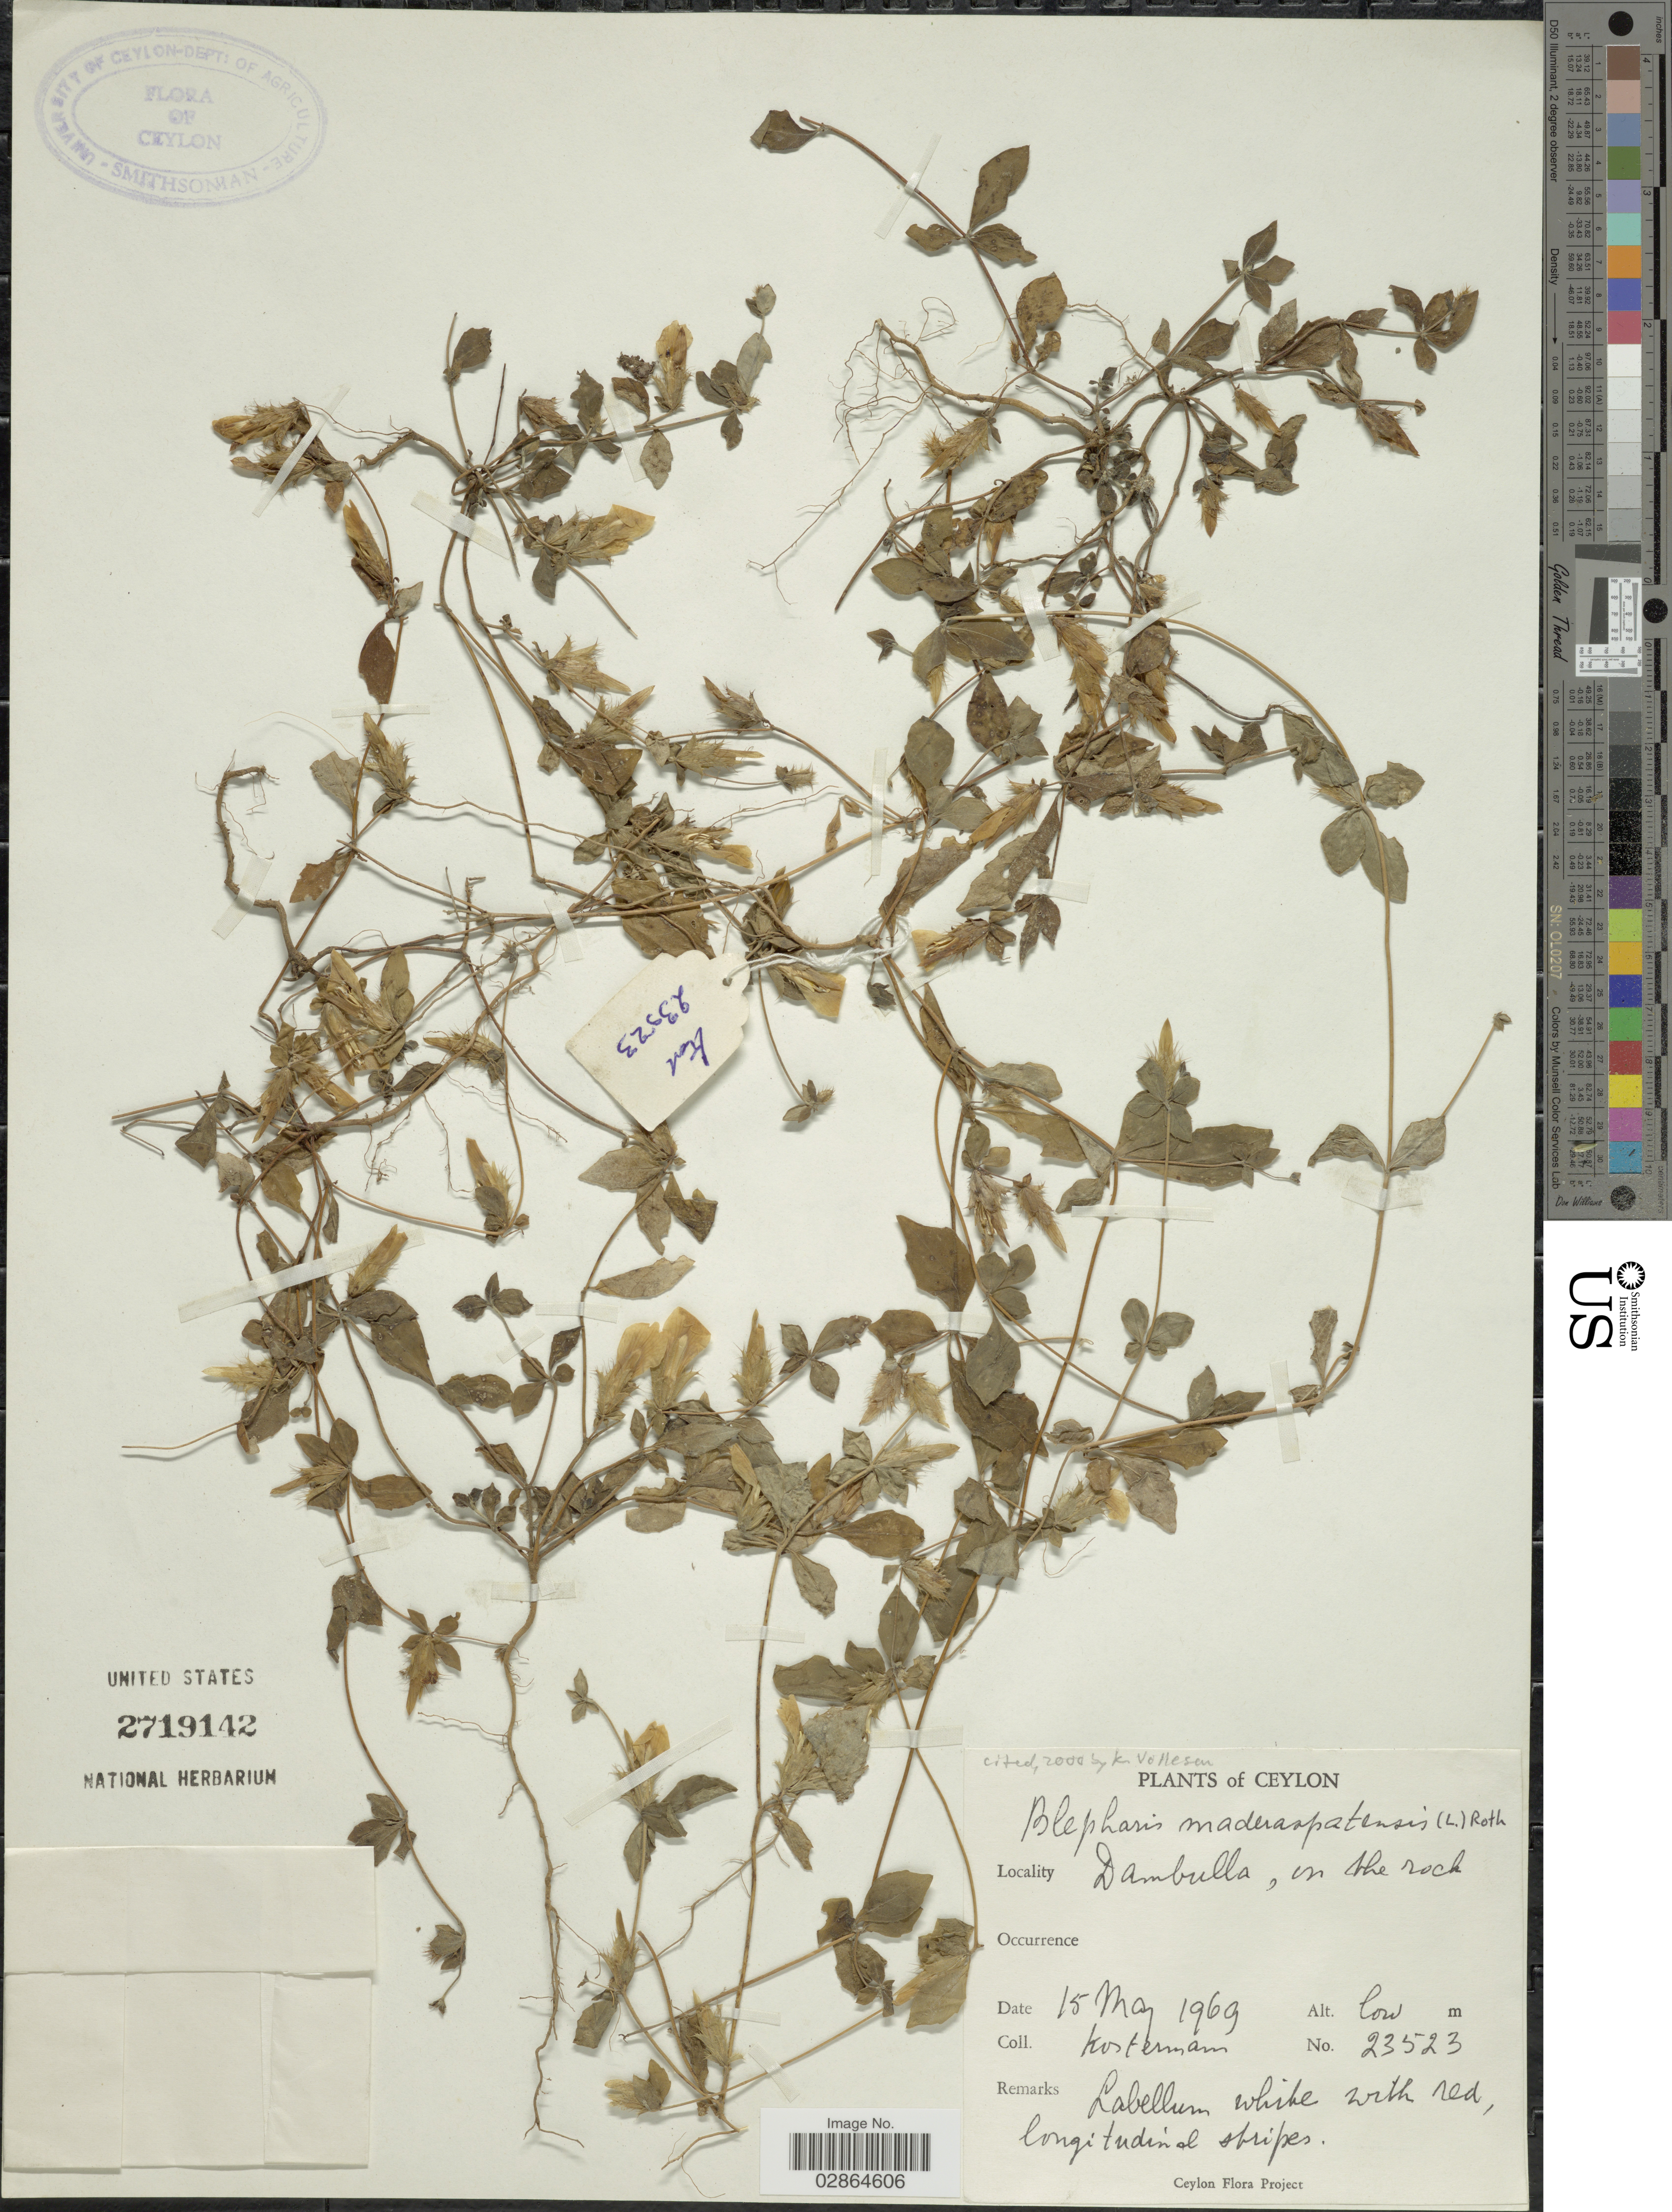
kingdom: Plantae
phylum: Tracheophyta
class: Magnoliopsida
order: Lamiales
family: Acanthaceae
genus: Blepharis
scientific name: Blepharis maderaspatensis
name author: (L.) B. Heyne ex Roth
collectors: Kostermans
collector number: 23523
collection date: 1969-05-15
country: Sri Lanka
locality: Ceylon, Dambulla.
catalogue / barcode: US 2719142